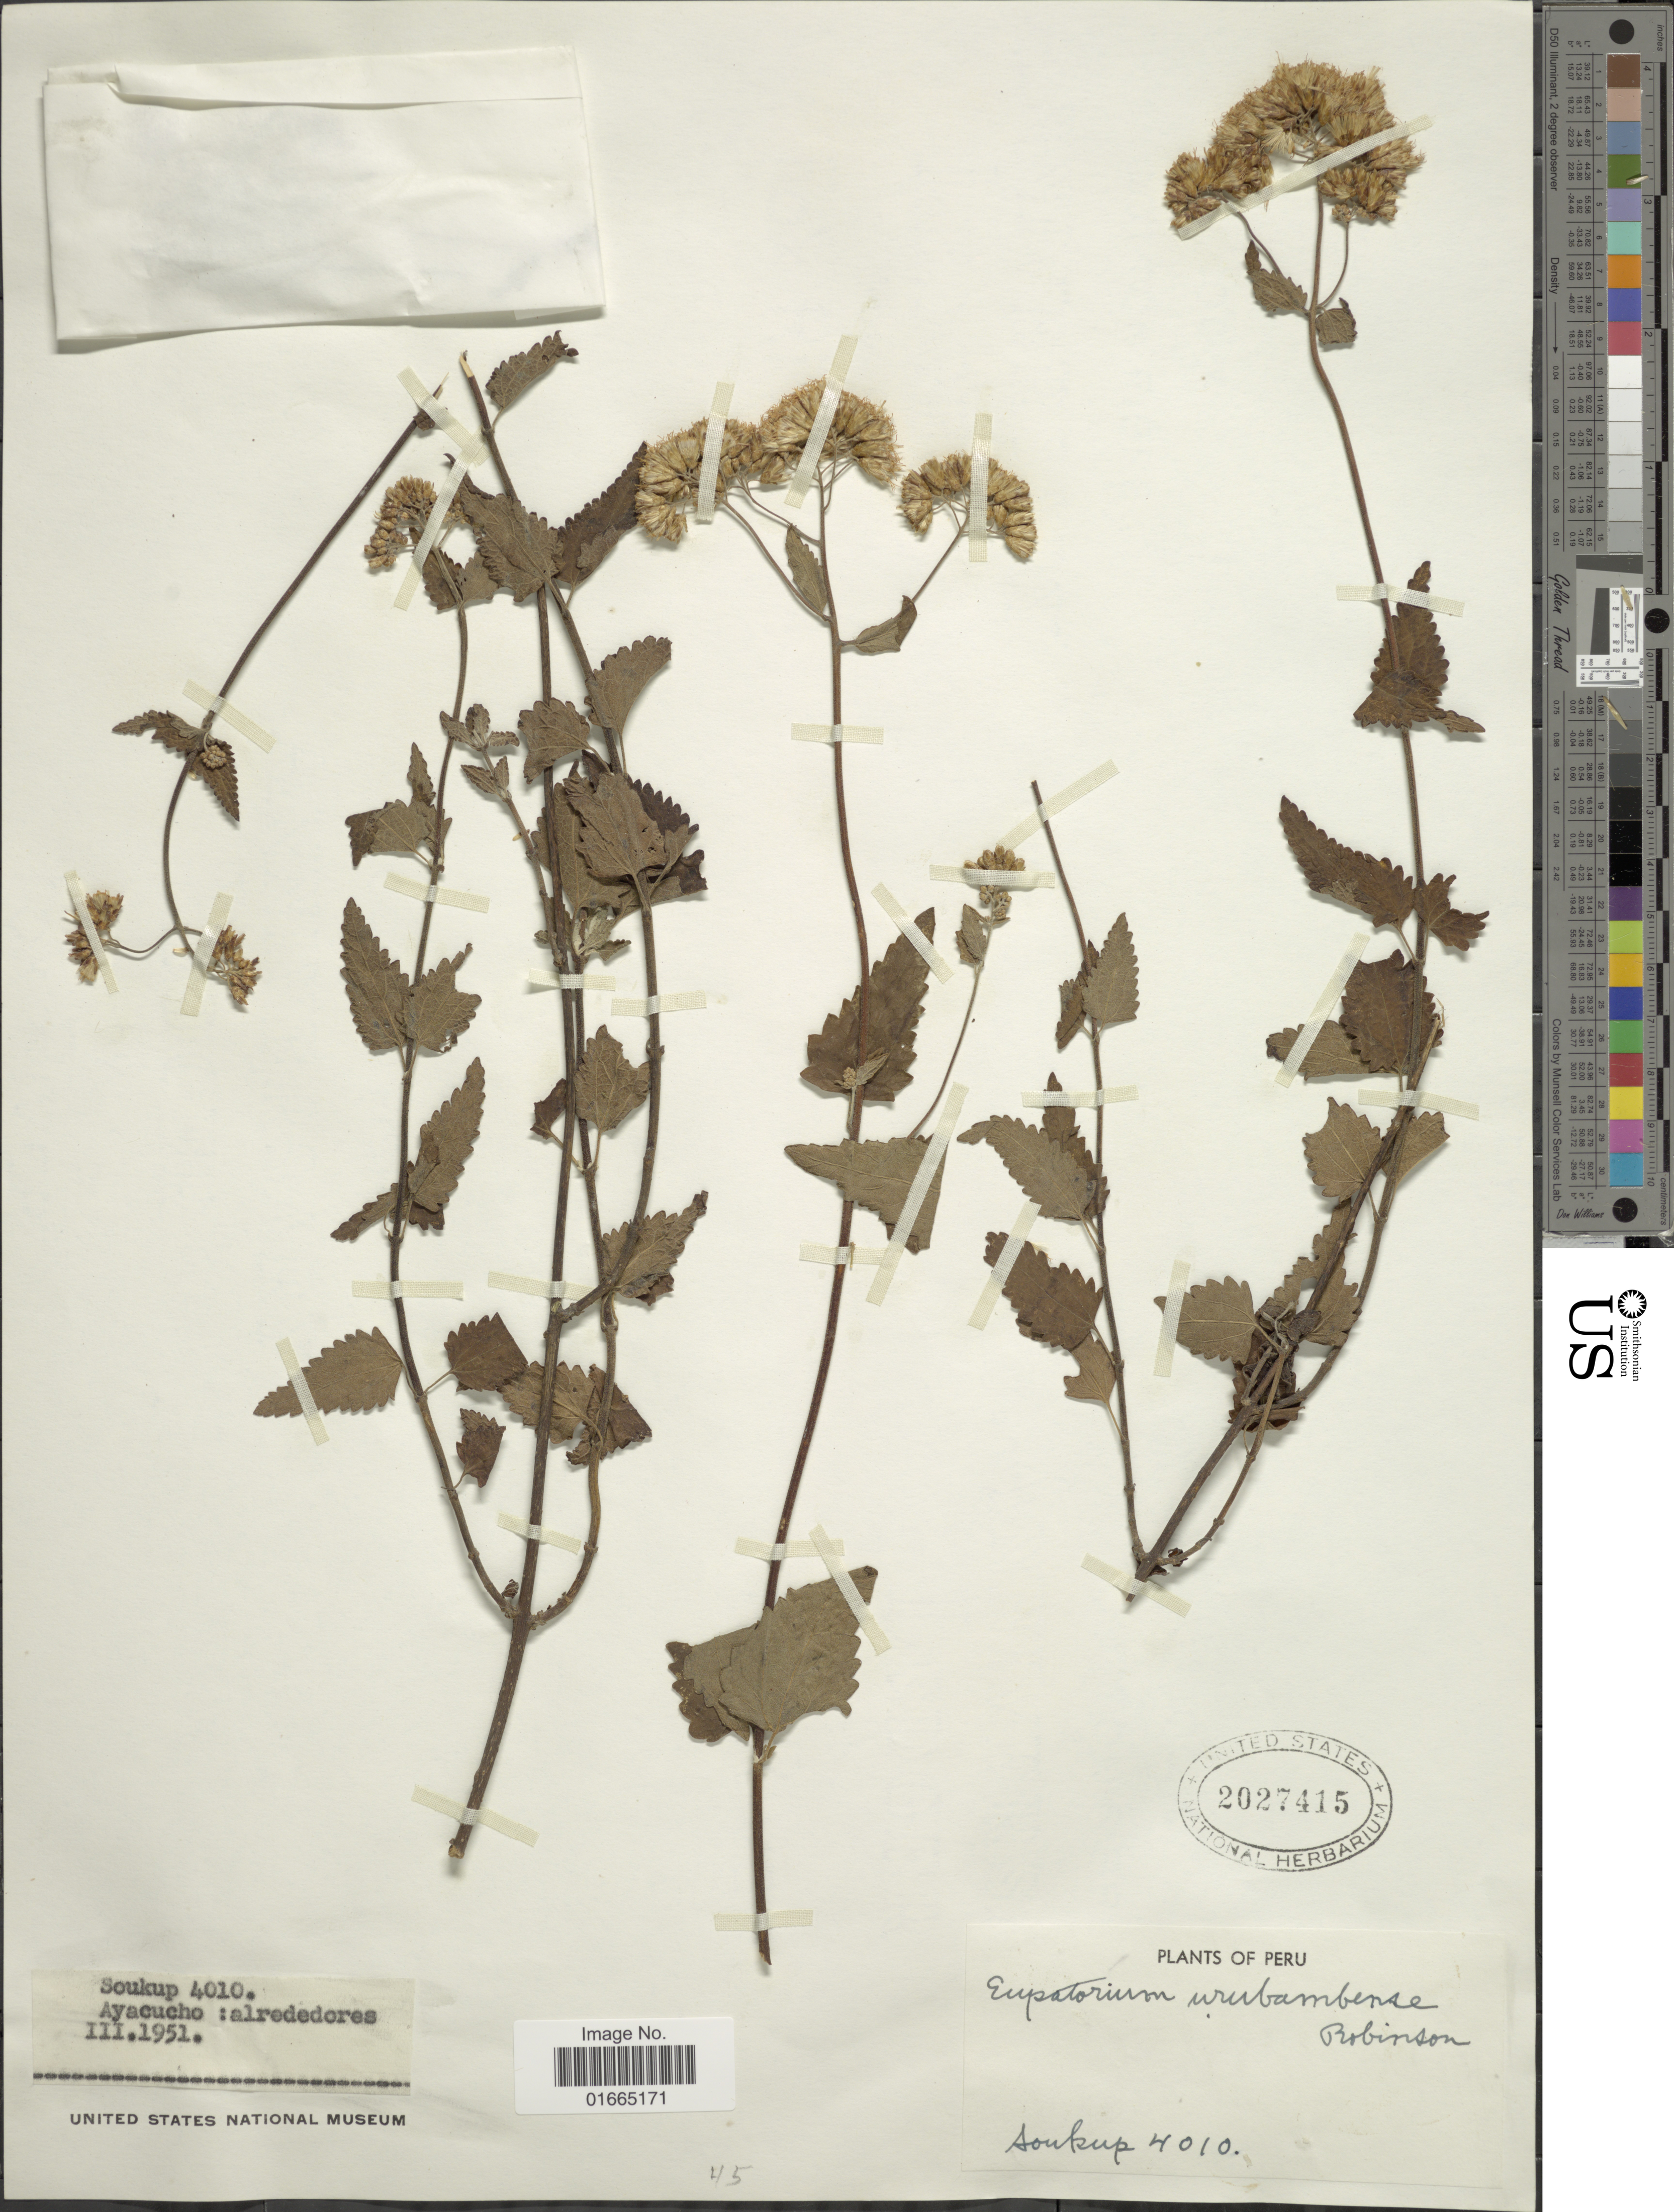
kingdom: Plantae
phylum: Tracheophyta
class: Magnoliopsida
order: Asterales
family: Asteraceae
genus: Cronquistianthus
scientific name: Cronquistianthus urubambensis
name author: (B.L. Rob.) R.M. King & H. Rob.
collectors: J. Soukup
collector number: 4010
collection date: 1951-03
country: Peru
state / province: Ayacucho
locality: Ayacucho: alrededores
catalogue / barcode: US 2027415